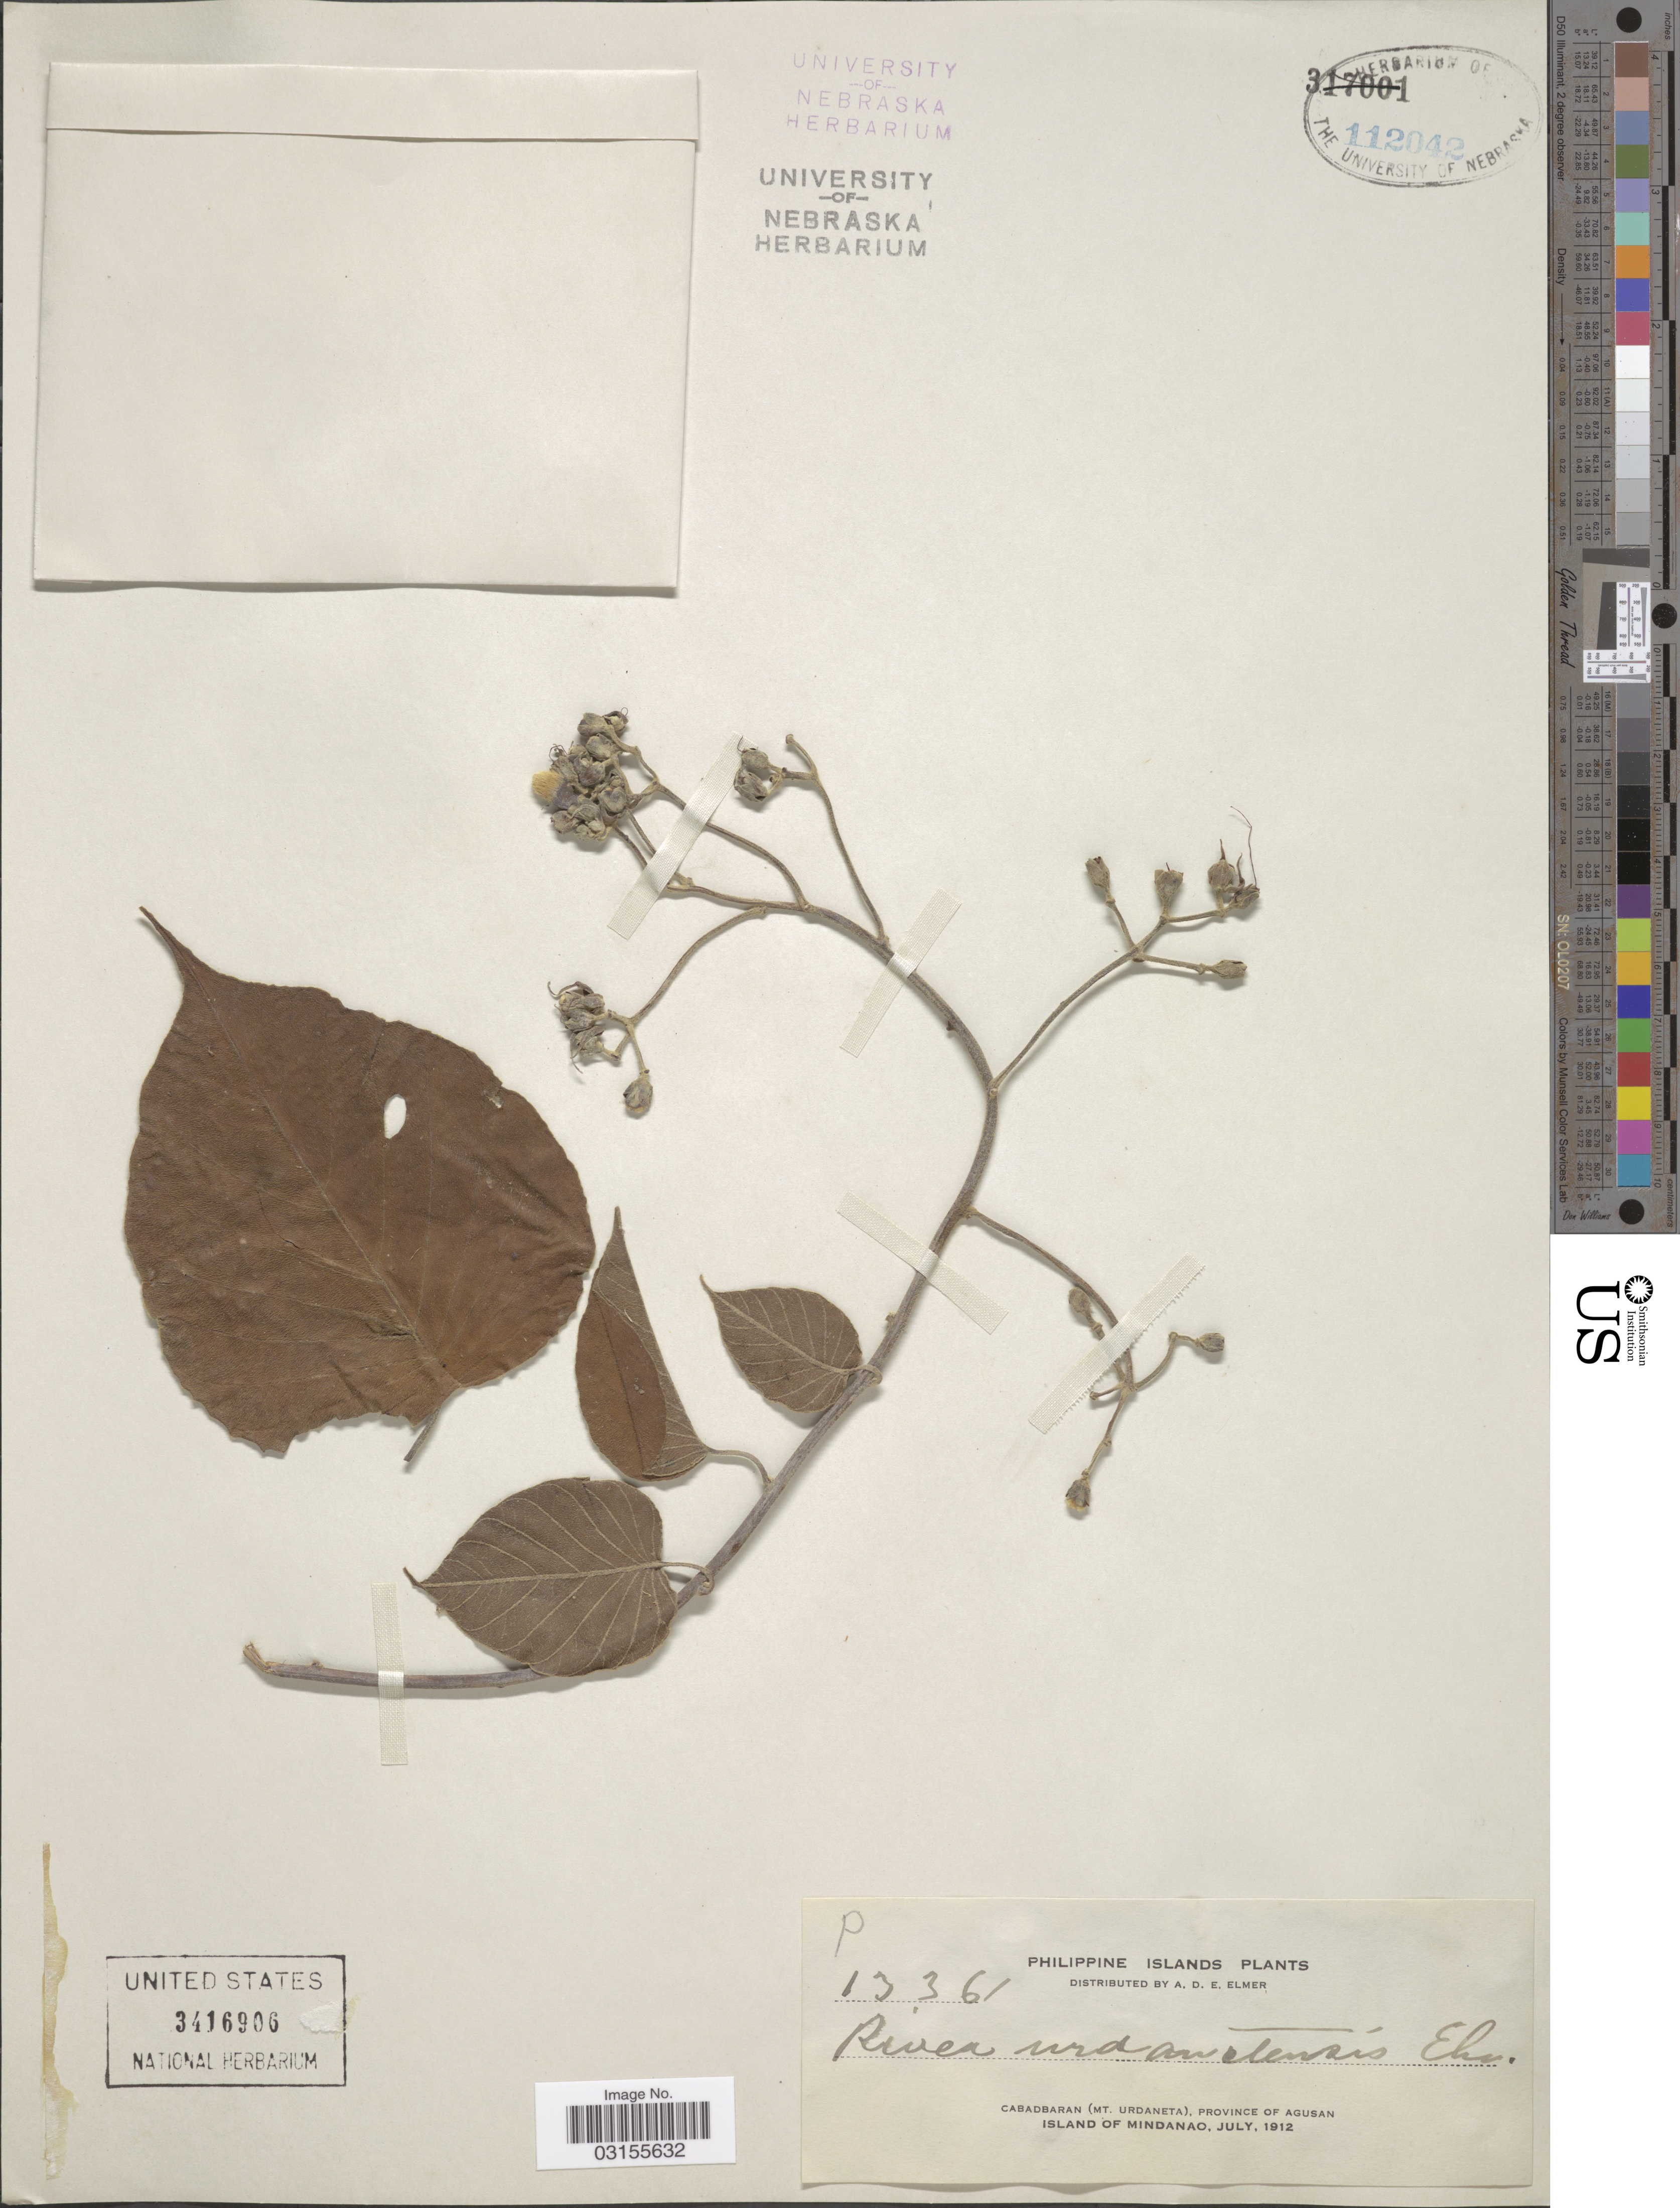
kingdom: Plantae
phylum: Tracheophyta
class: Magnoliopsida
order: Solanales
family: Convolvulaceae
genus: Argyreia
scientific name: Argyreia barnesii var. urdanetensis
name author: (Elmer) Ooststr.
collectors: A. D. E. Elmer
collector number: P 13361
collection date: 1912-07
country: Philippines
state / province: Caraga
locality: Philippine Islands. Cabadbaran (Mt. Urdaneta), Province of Agusan. Island of Mindanao.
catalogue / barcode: US 3416906